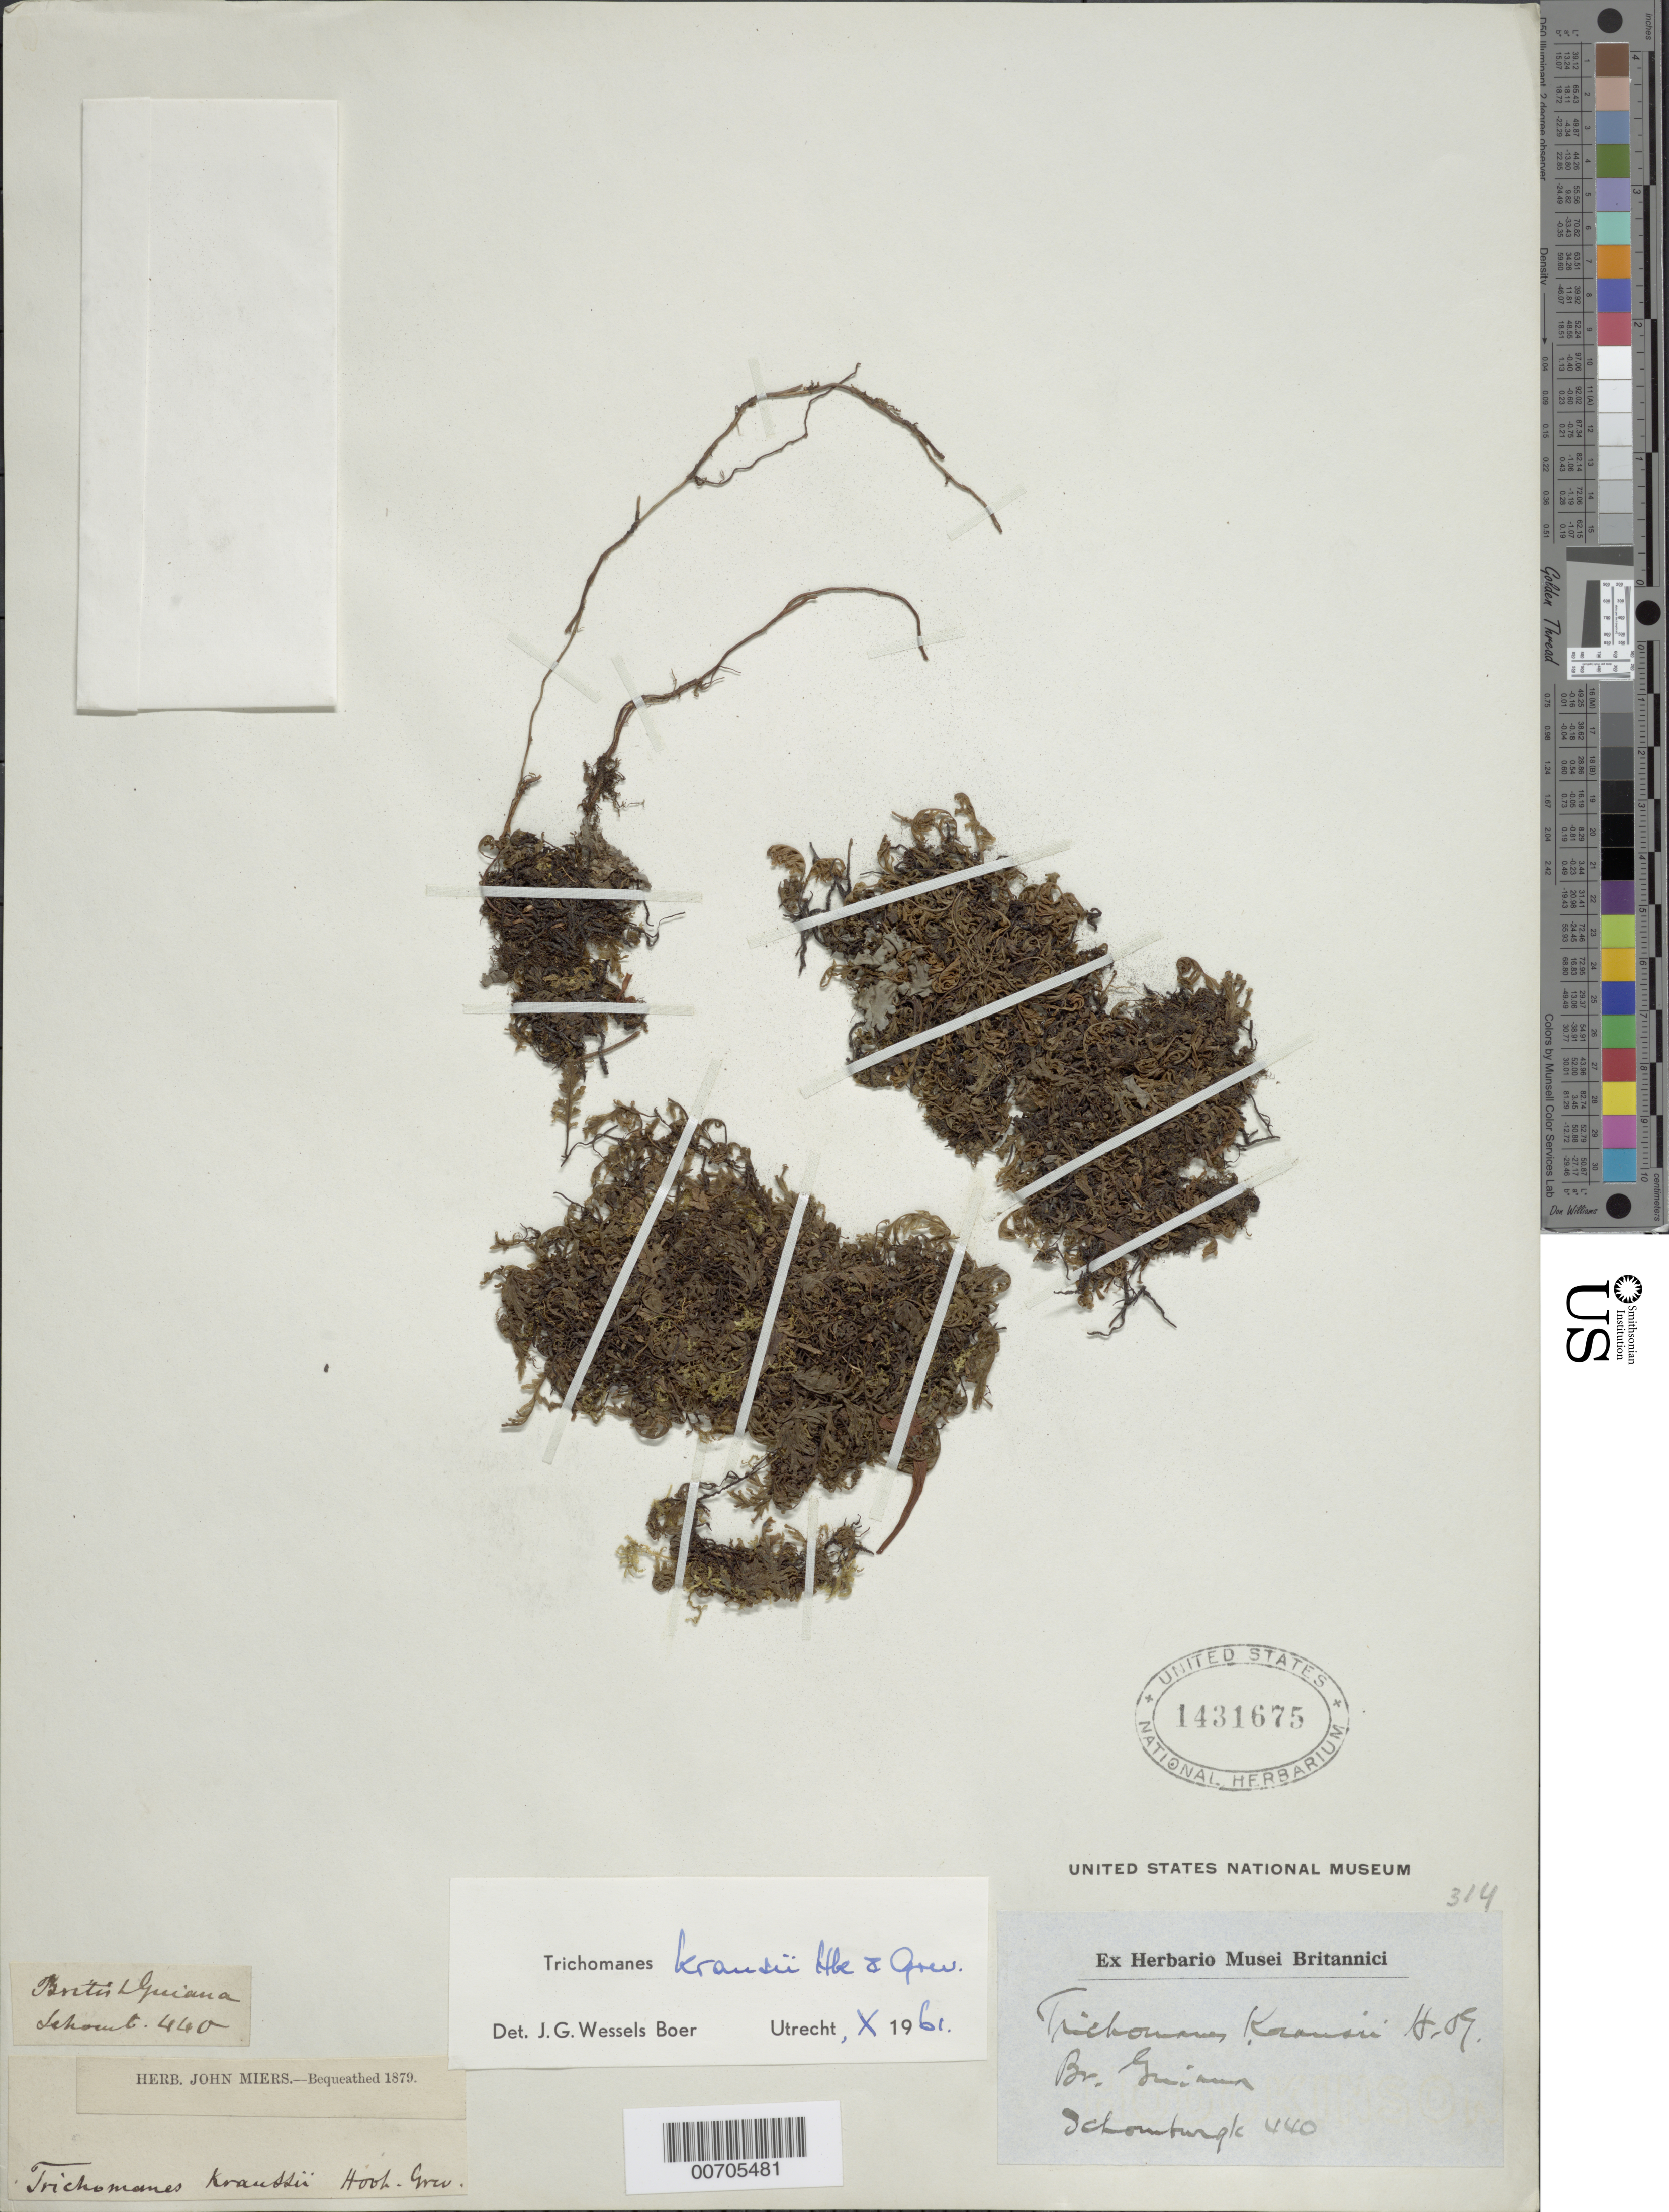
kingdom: Plantae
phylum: Tracheophyta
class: Polypodiopsida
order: Hymenophyllales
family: Hymenophyllaceae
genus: Didymoglossum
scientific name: Didymoglossum kraussii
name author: (Hook. & Grev.) C. Presl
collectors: -- Schomburgk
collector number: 440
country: Guyana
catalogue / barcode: US 1431675